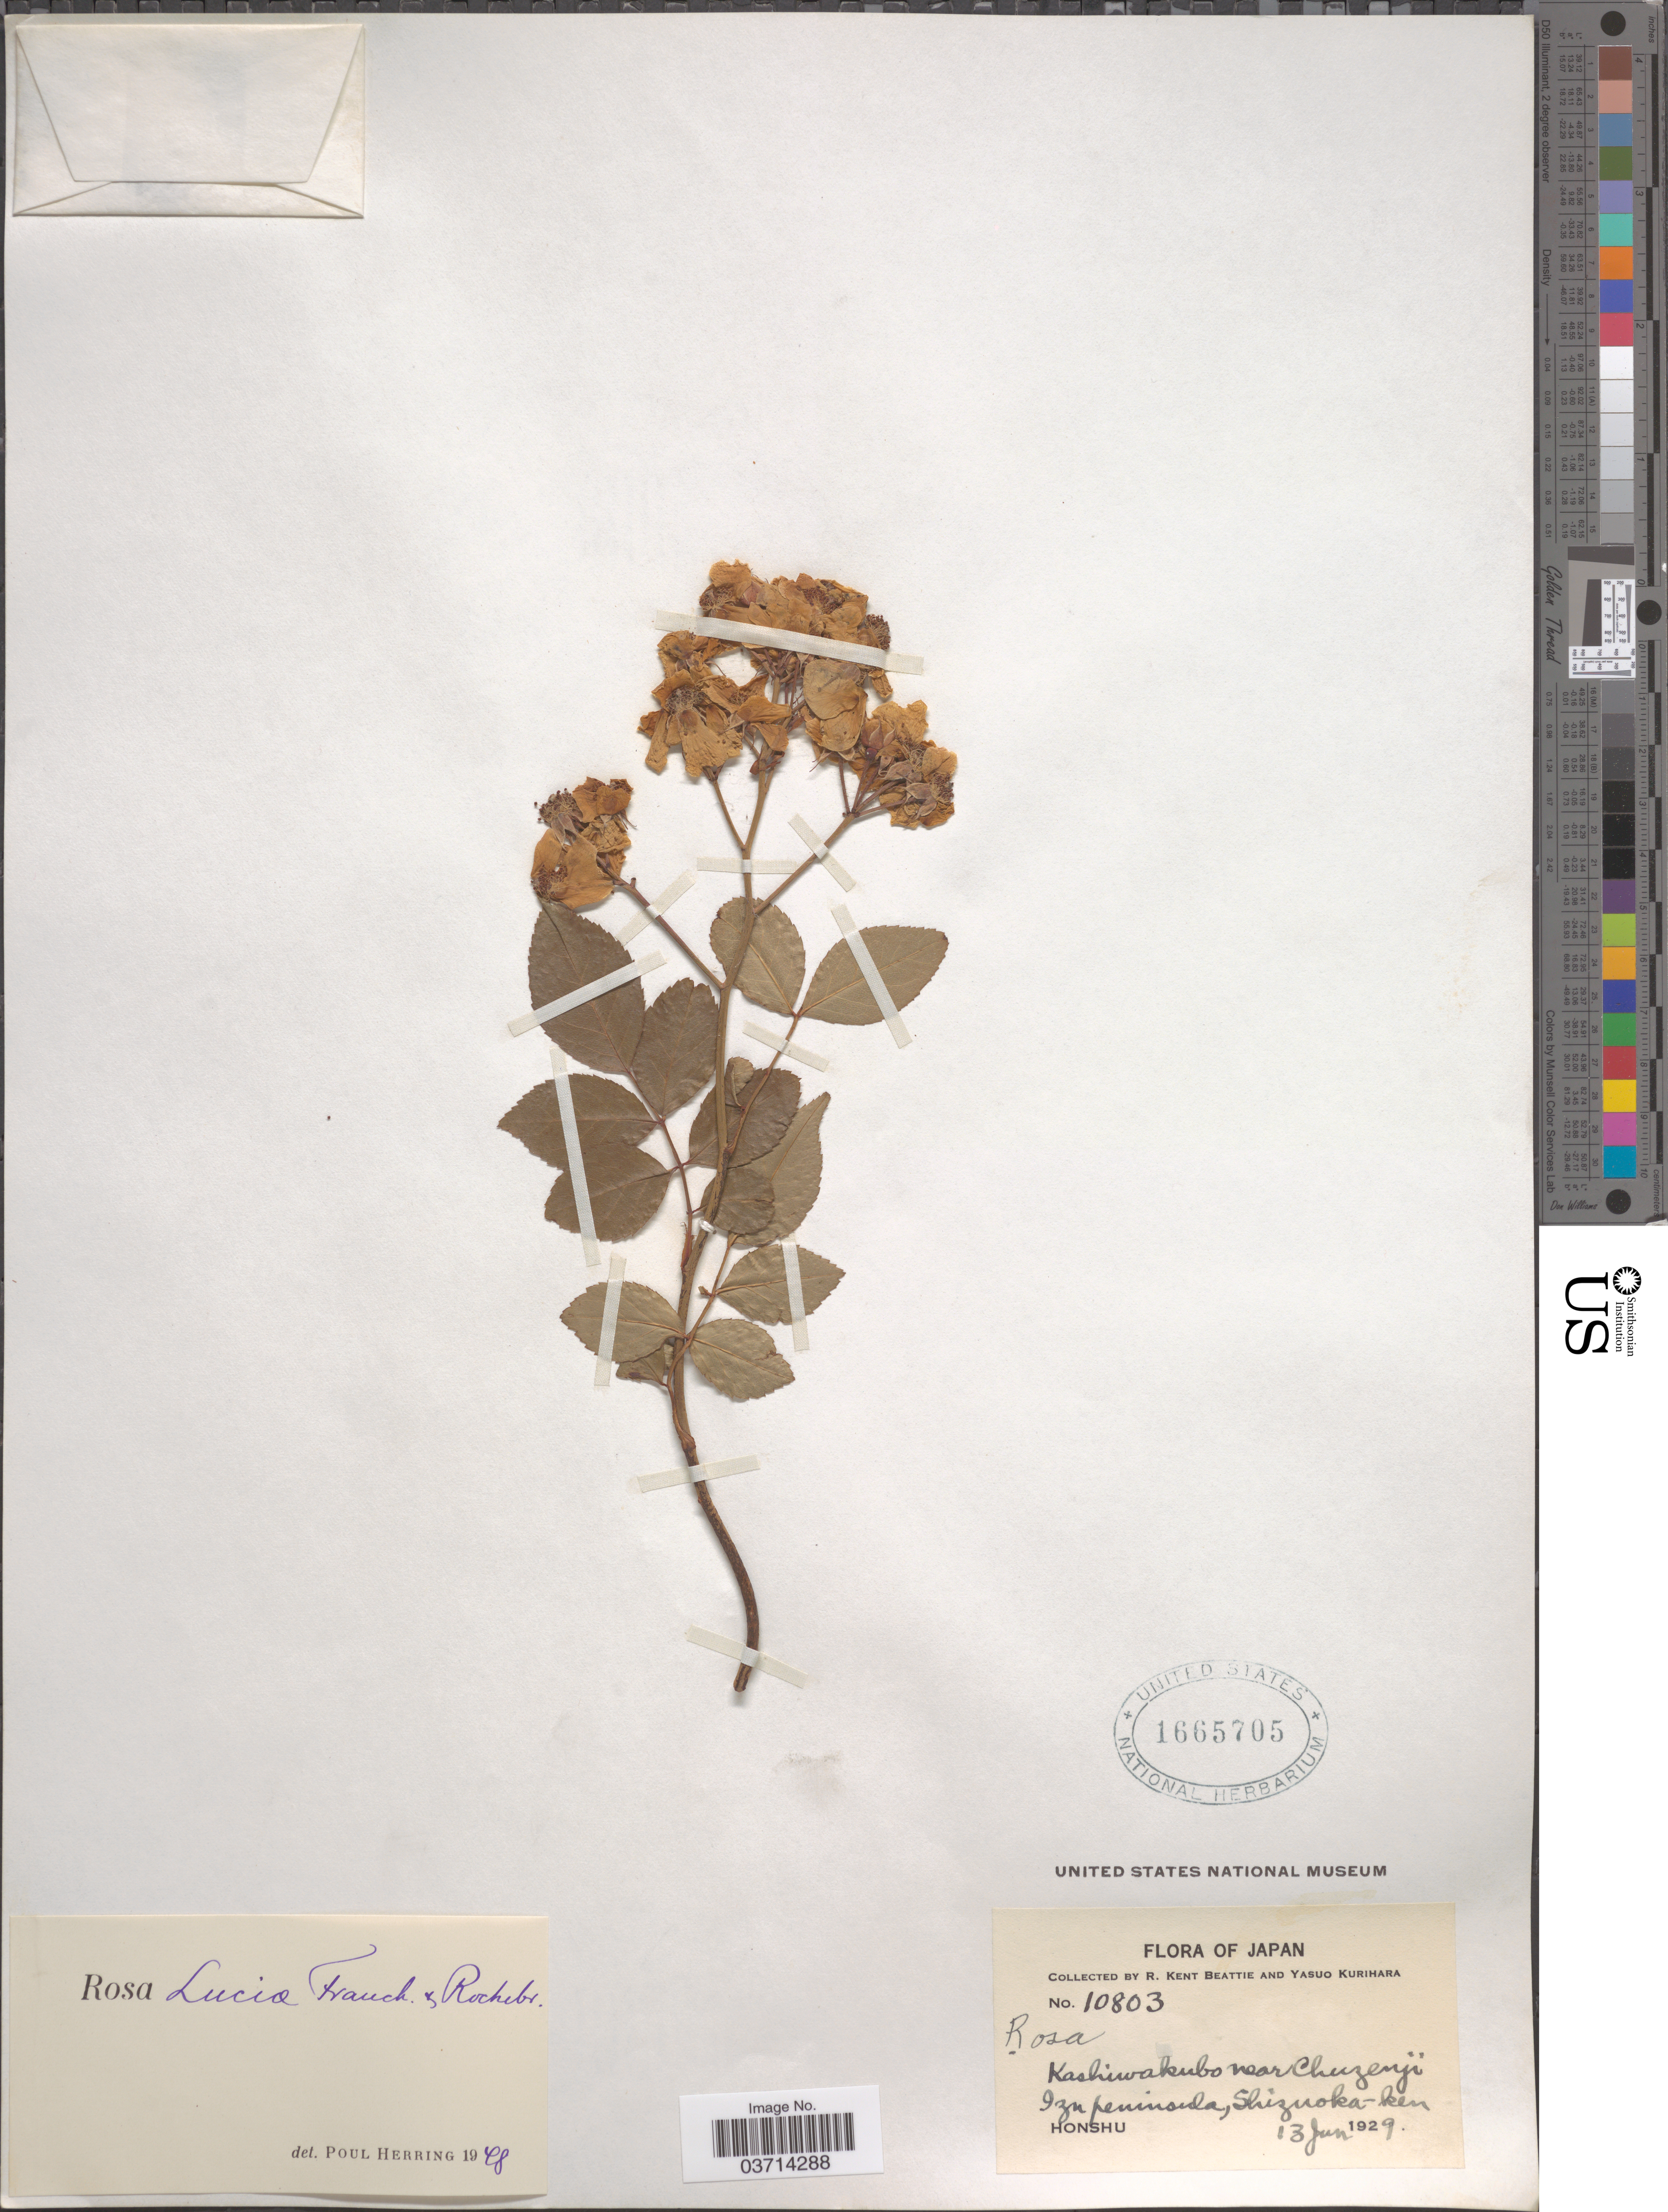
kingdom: Plantae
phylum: Tracheophyta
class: Magnoliopsida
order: Rosales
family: Rosaceae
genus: Rosa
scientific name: Rosa luciae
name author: Franch. & Rochebr.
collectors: R. K. Beattie & Y. Kurihara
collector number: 10803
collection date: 1929-06-13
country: Japan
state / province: Sizuoka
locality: Kashiwakubo near Chuzenji Izu peninsula, Shizuoka-ken. Honshu.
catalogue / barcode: US 1665705